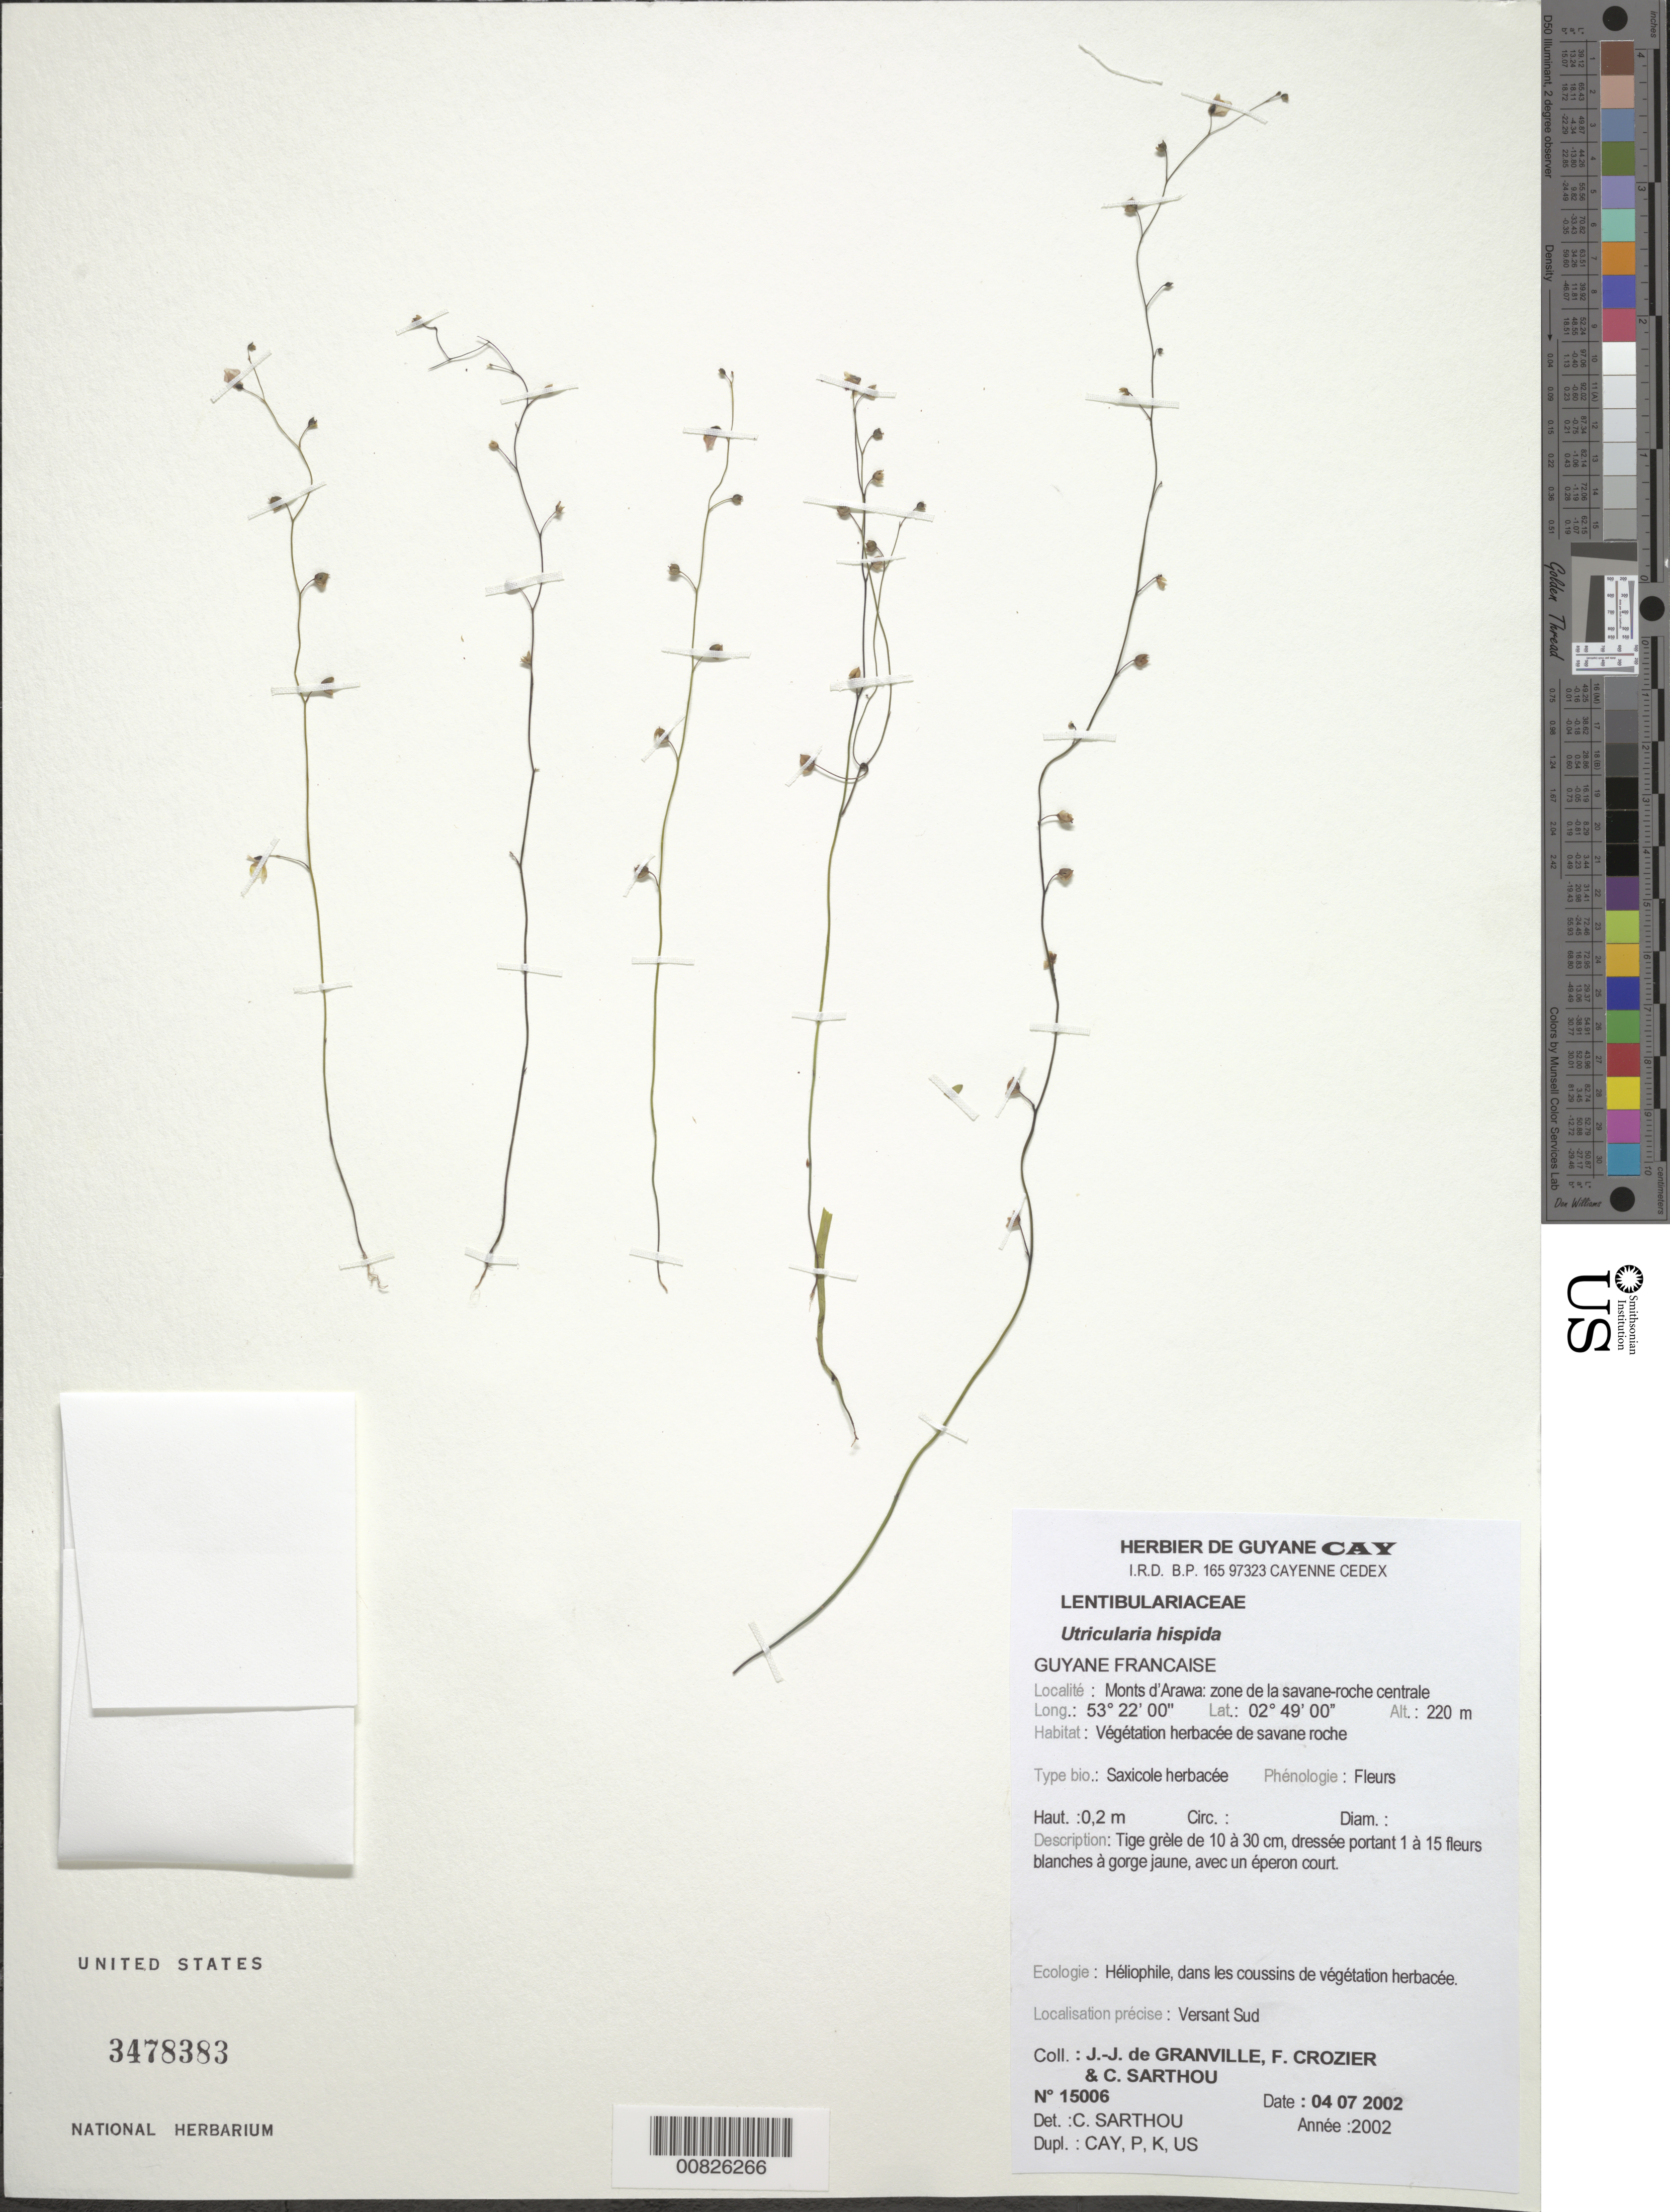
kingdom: Plantae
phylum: Tracheophyta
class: Magnoliopsida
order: Lamiales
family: Lentibulariaceae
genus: Utricularia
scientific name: Utricularia hispida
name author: Lam.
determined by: Sarthou, C.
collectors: J.-J. de Granville, F. Crozier & C. Sarthou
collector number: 15006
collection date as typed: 4-Jul-02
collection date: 2002-07-04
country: French Guiana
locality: Monts d'Arawa, zone de la savane-roche centrale, versant sud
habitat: Vegetation herbacée de savane roche; heliophile, dans les coussins de vegetation herbacée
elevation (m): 220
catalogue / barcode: US 3478383